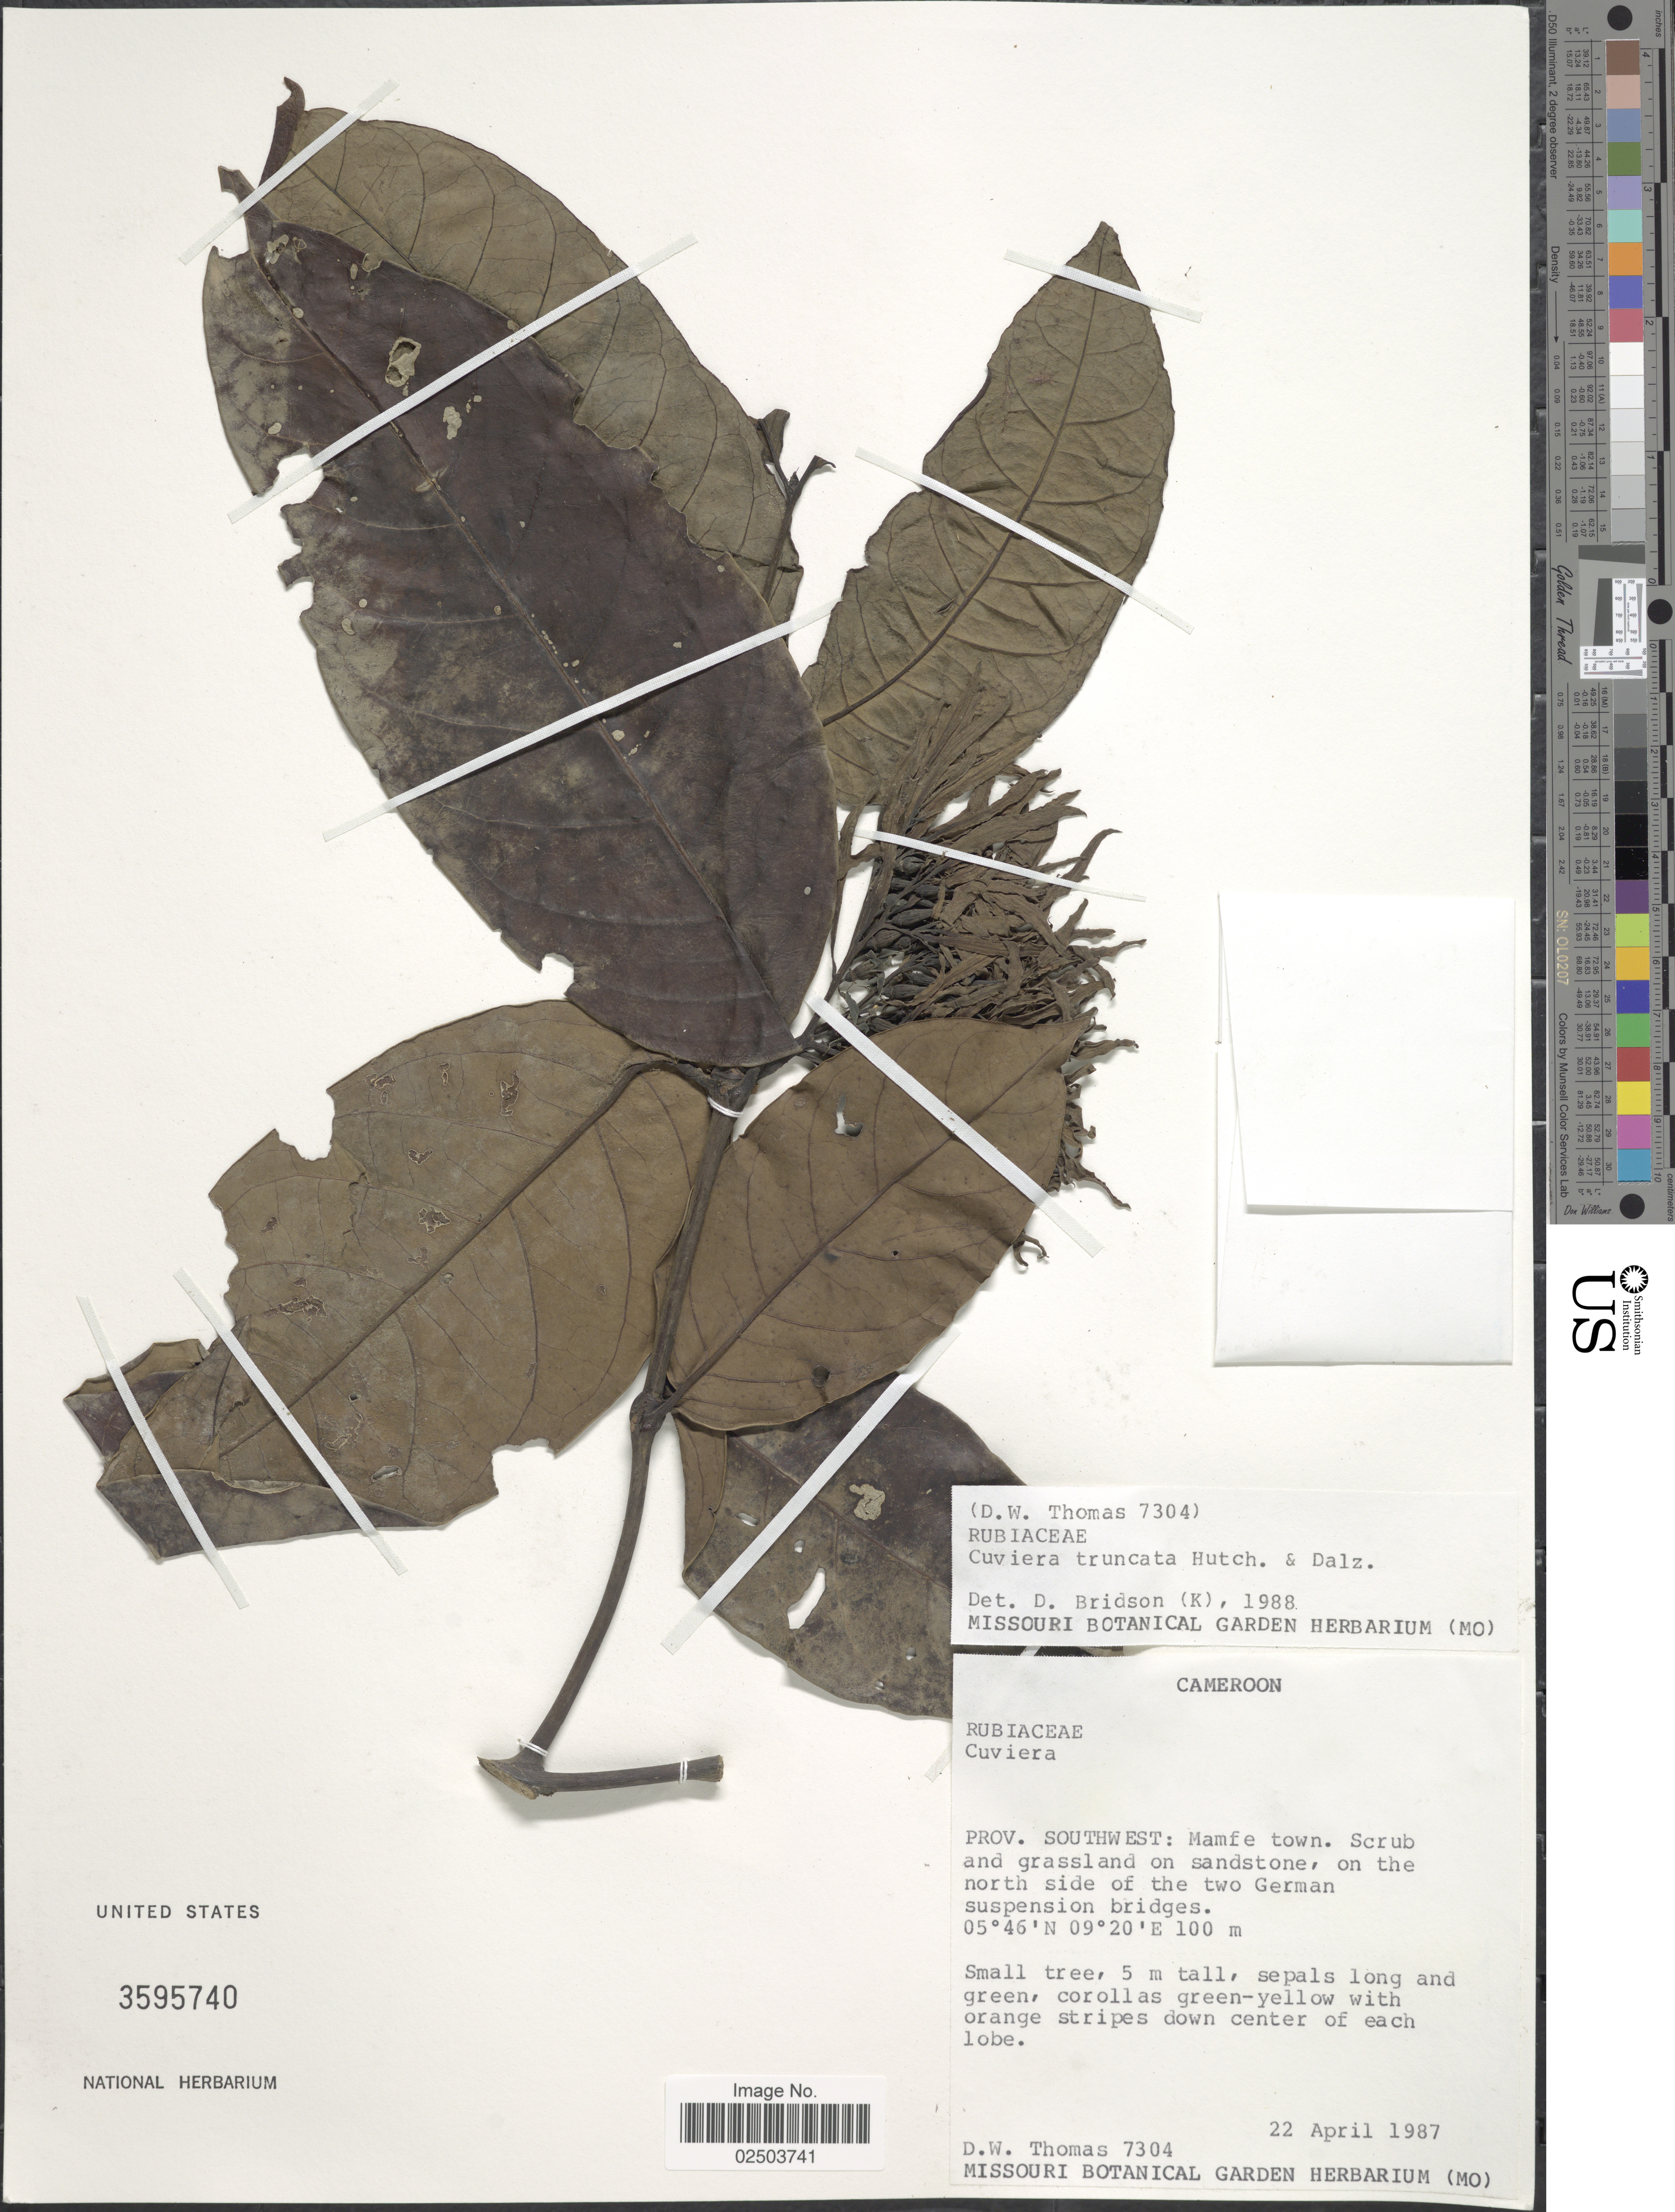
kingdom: Plantae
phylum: Tracheophyta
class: Magnoliopsida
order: Gentianales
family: Rubiaceae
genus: Cuviera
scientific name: Cuviera truncata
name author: Hutch. & Dalziel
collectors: D. W. Thomas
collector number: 7304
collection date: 1987-04-22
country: Cameroon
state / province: Sud-Ouest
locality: Prov. Southwest: Mamfe town, on the north side of the two German suspension bridges.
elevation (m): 100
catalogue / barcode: US 3595740